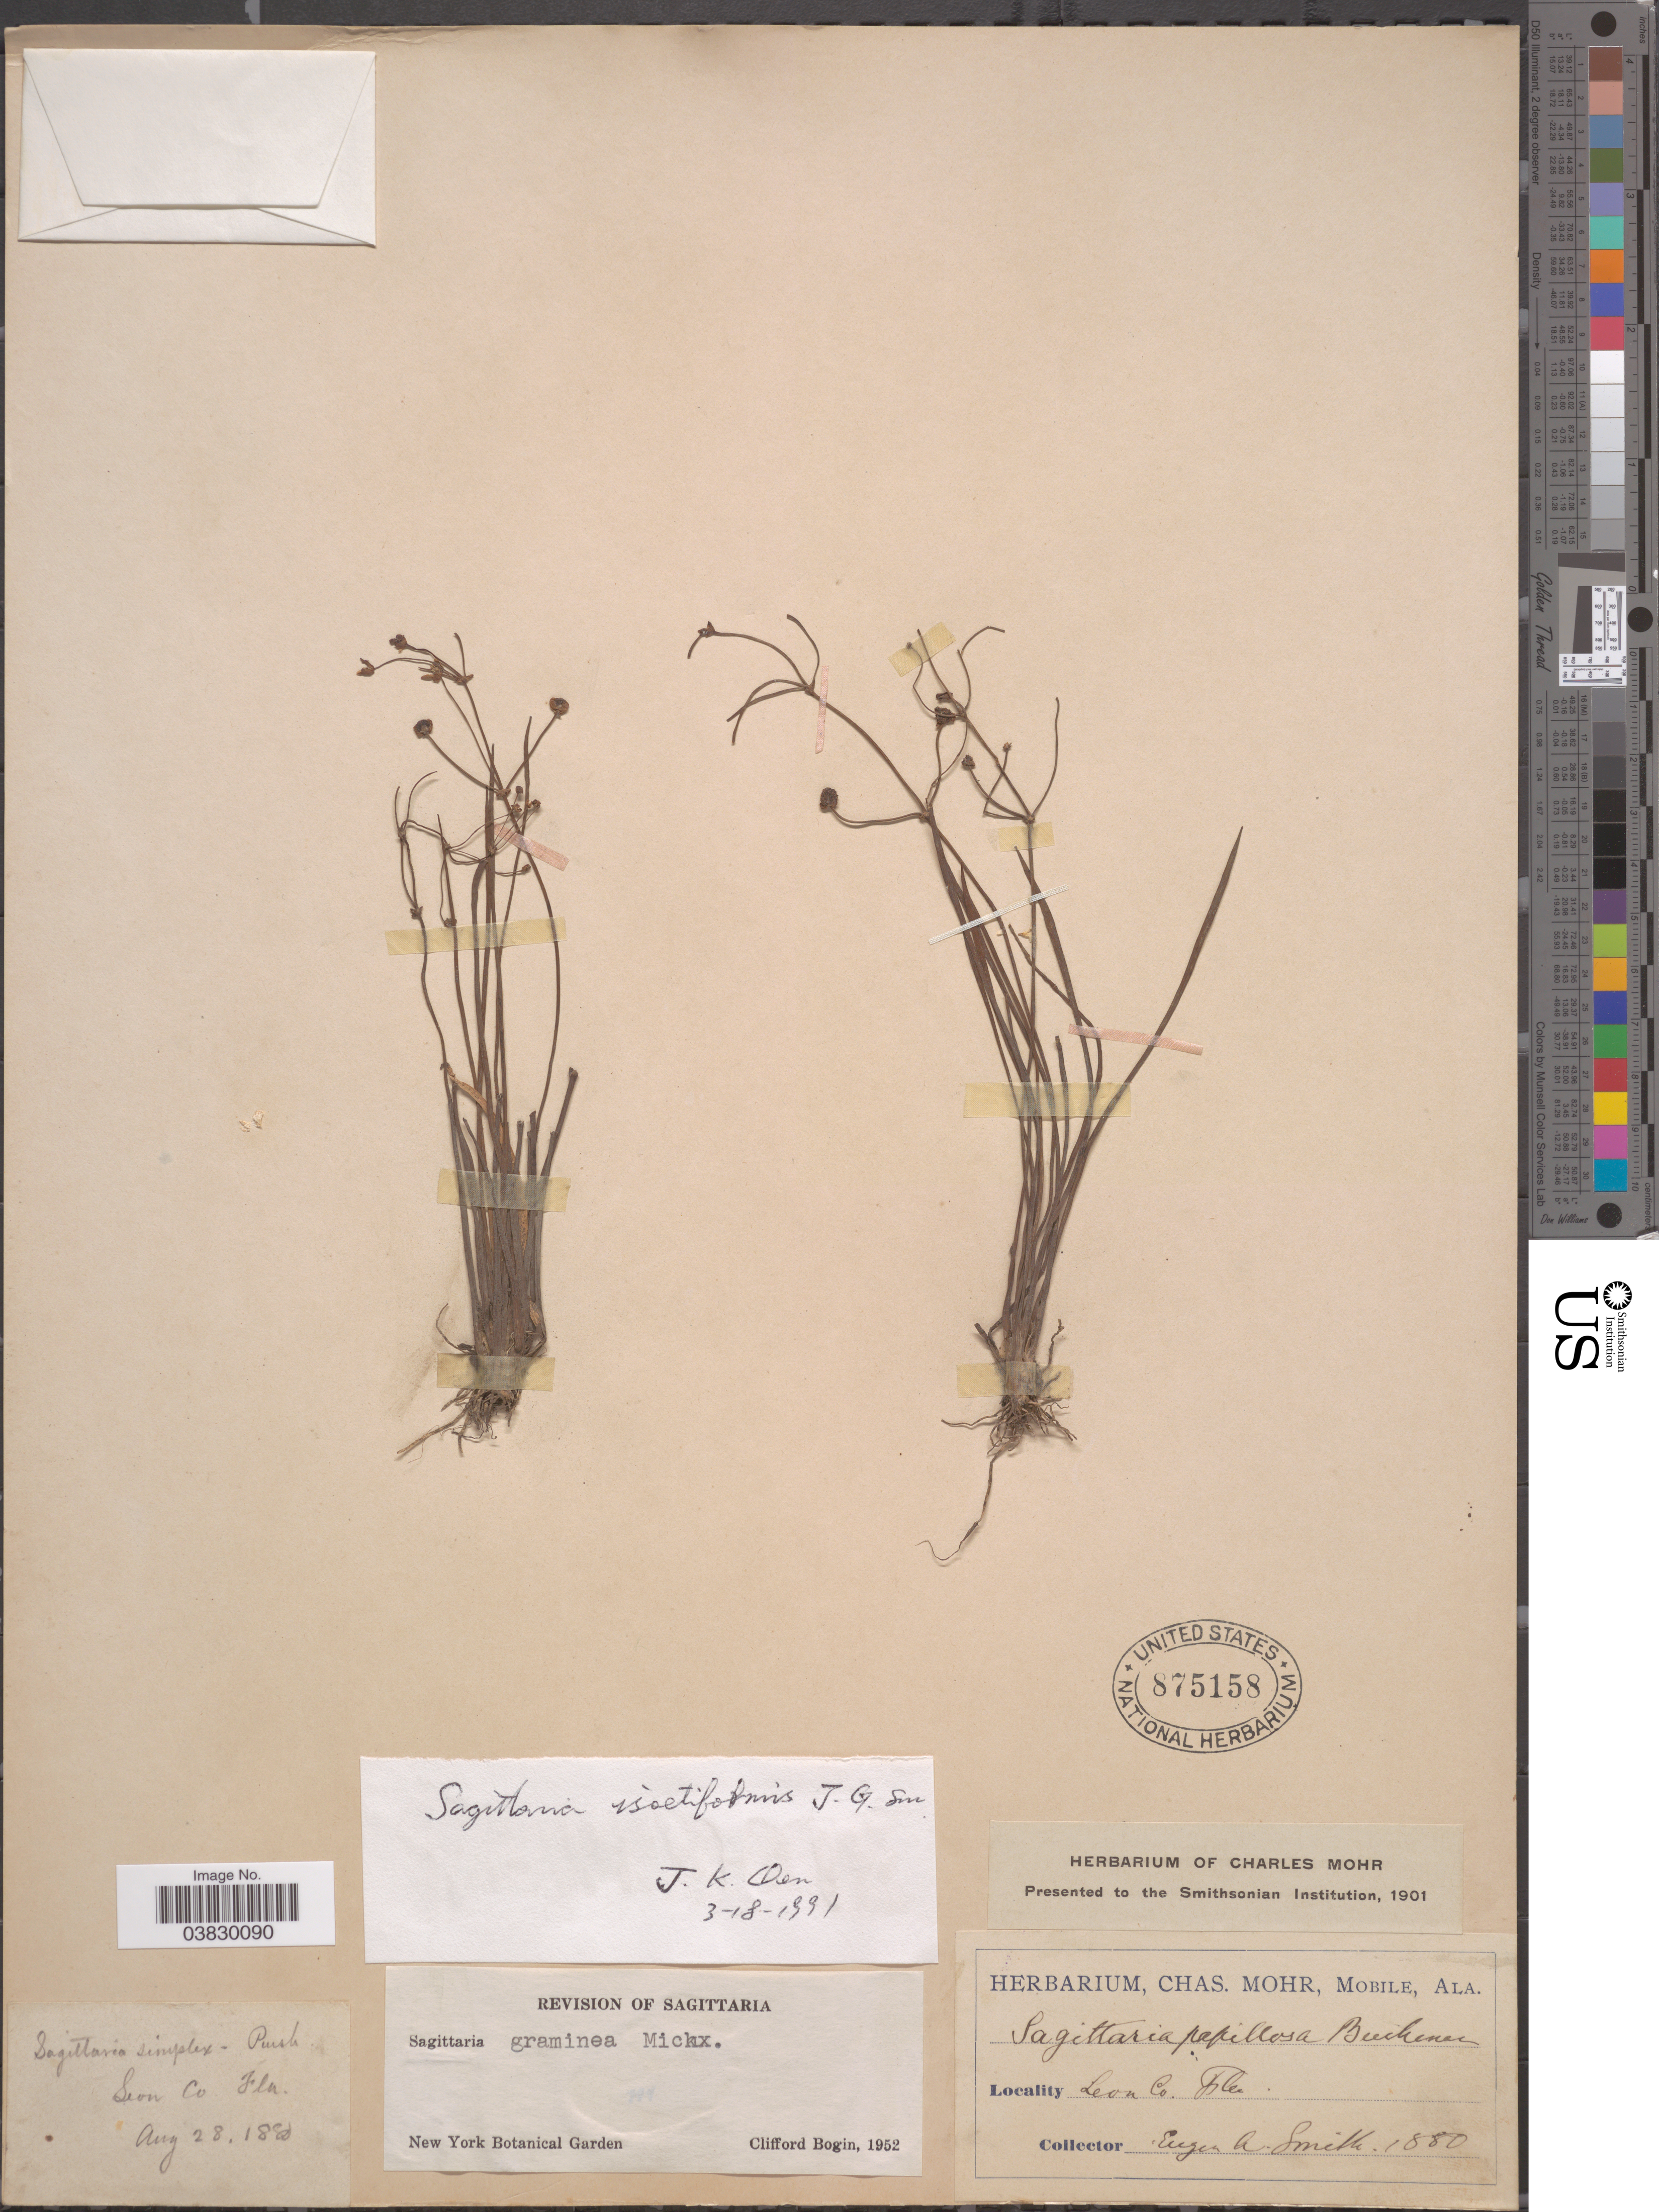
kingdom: Plantae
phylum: Tracheophyta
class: Liliopsida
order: Alismatales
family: Alismataceae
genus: Sagittaria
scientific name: Sagittaria graminea var. graminea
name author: Michx.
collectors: E. A. Smith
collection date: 1880-08-28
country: United States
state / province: Florida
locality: Leon Co.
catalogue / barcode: US 875158